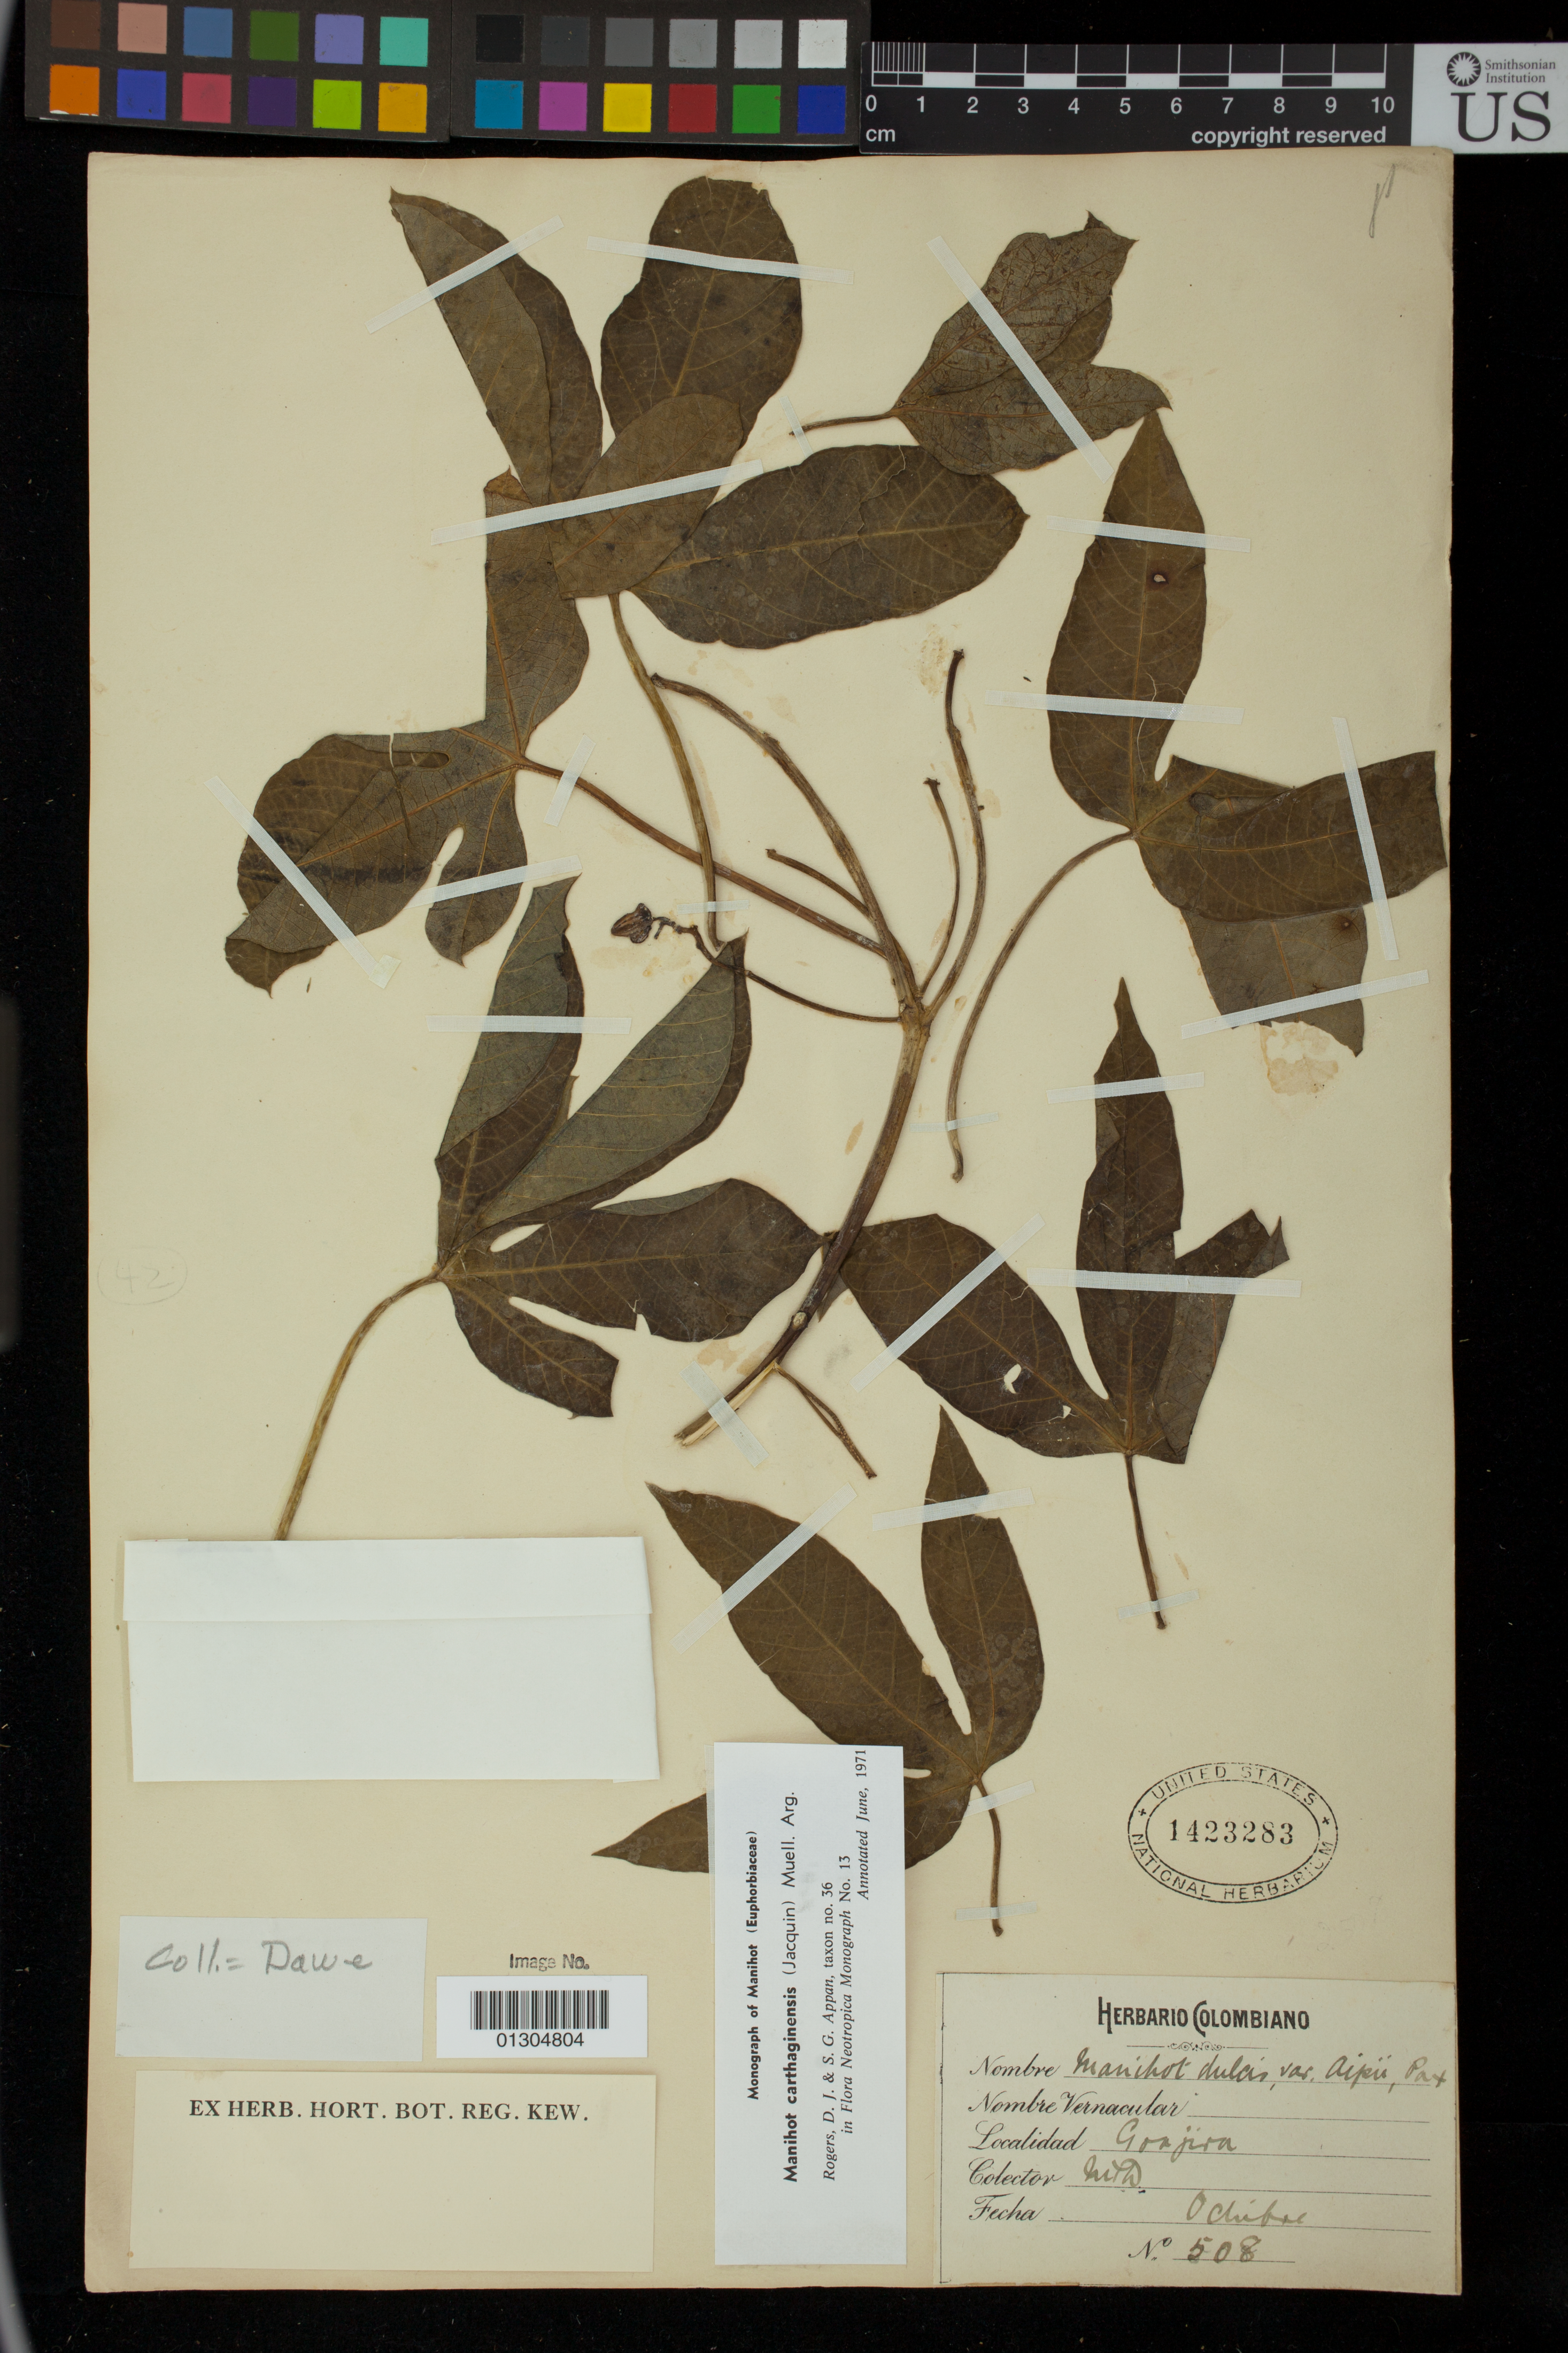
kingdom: Plantae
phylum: Tracheophyta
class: Magnoliopsida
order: Malpighiales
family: Euphorbiaceae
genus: Manihot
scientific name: Manihot carthagenensis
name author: (Jacq.) Müll. Arg.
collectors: M. T. Dawe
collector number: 508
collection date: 1916-12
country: Colombia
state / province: La Guajira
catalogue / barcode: US 1423283